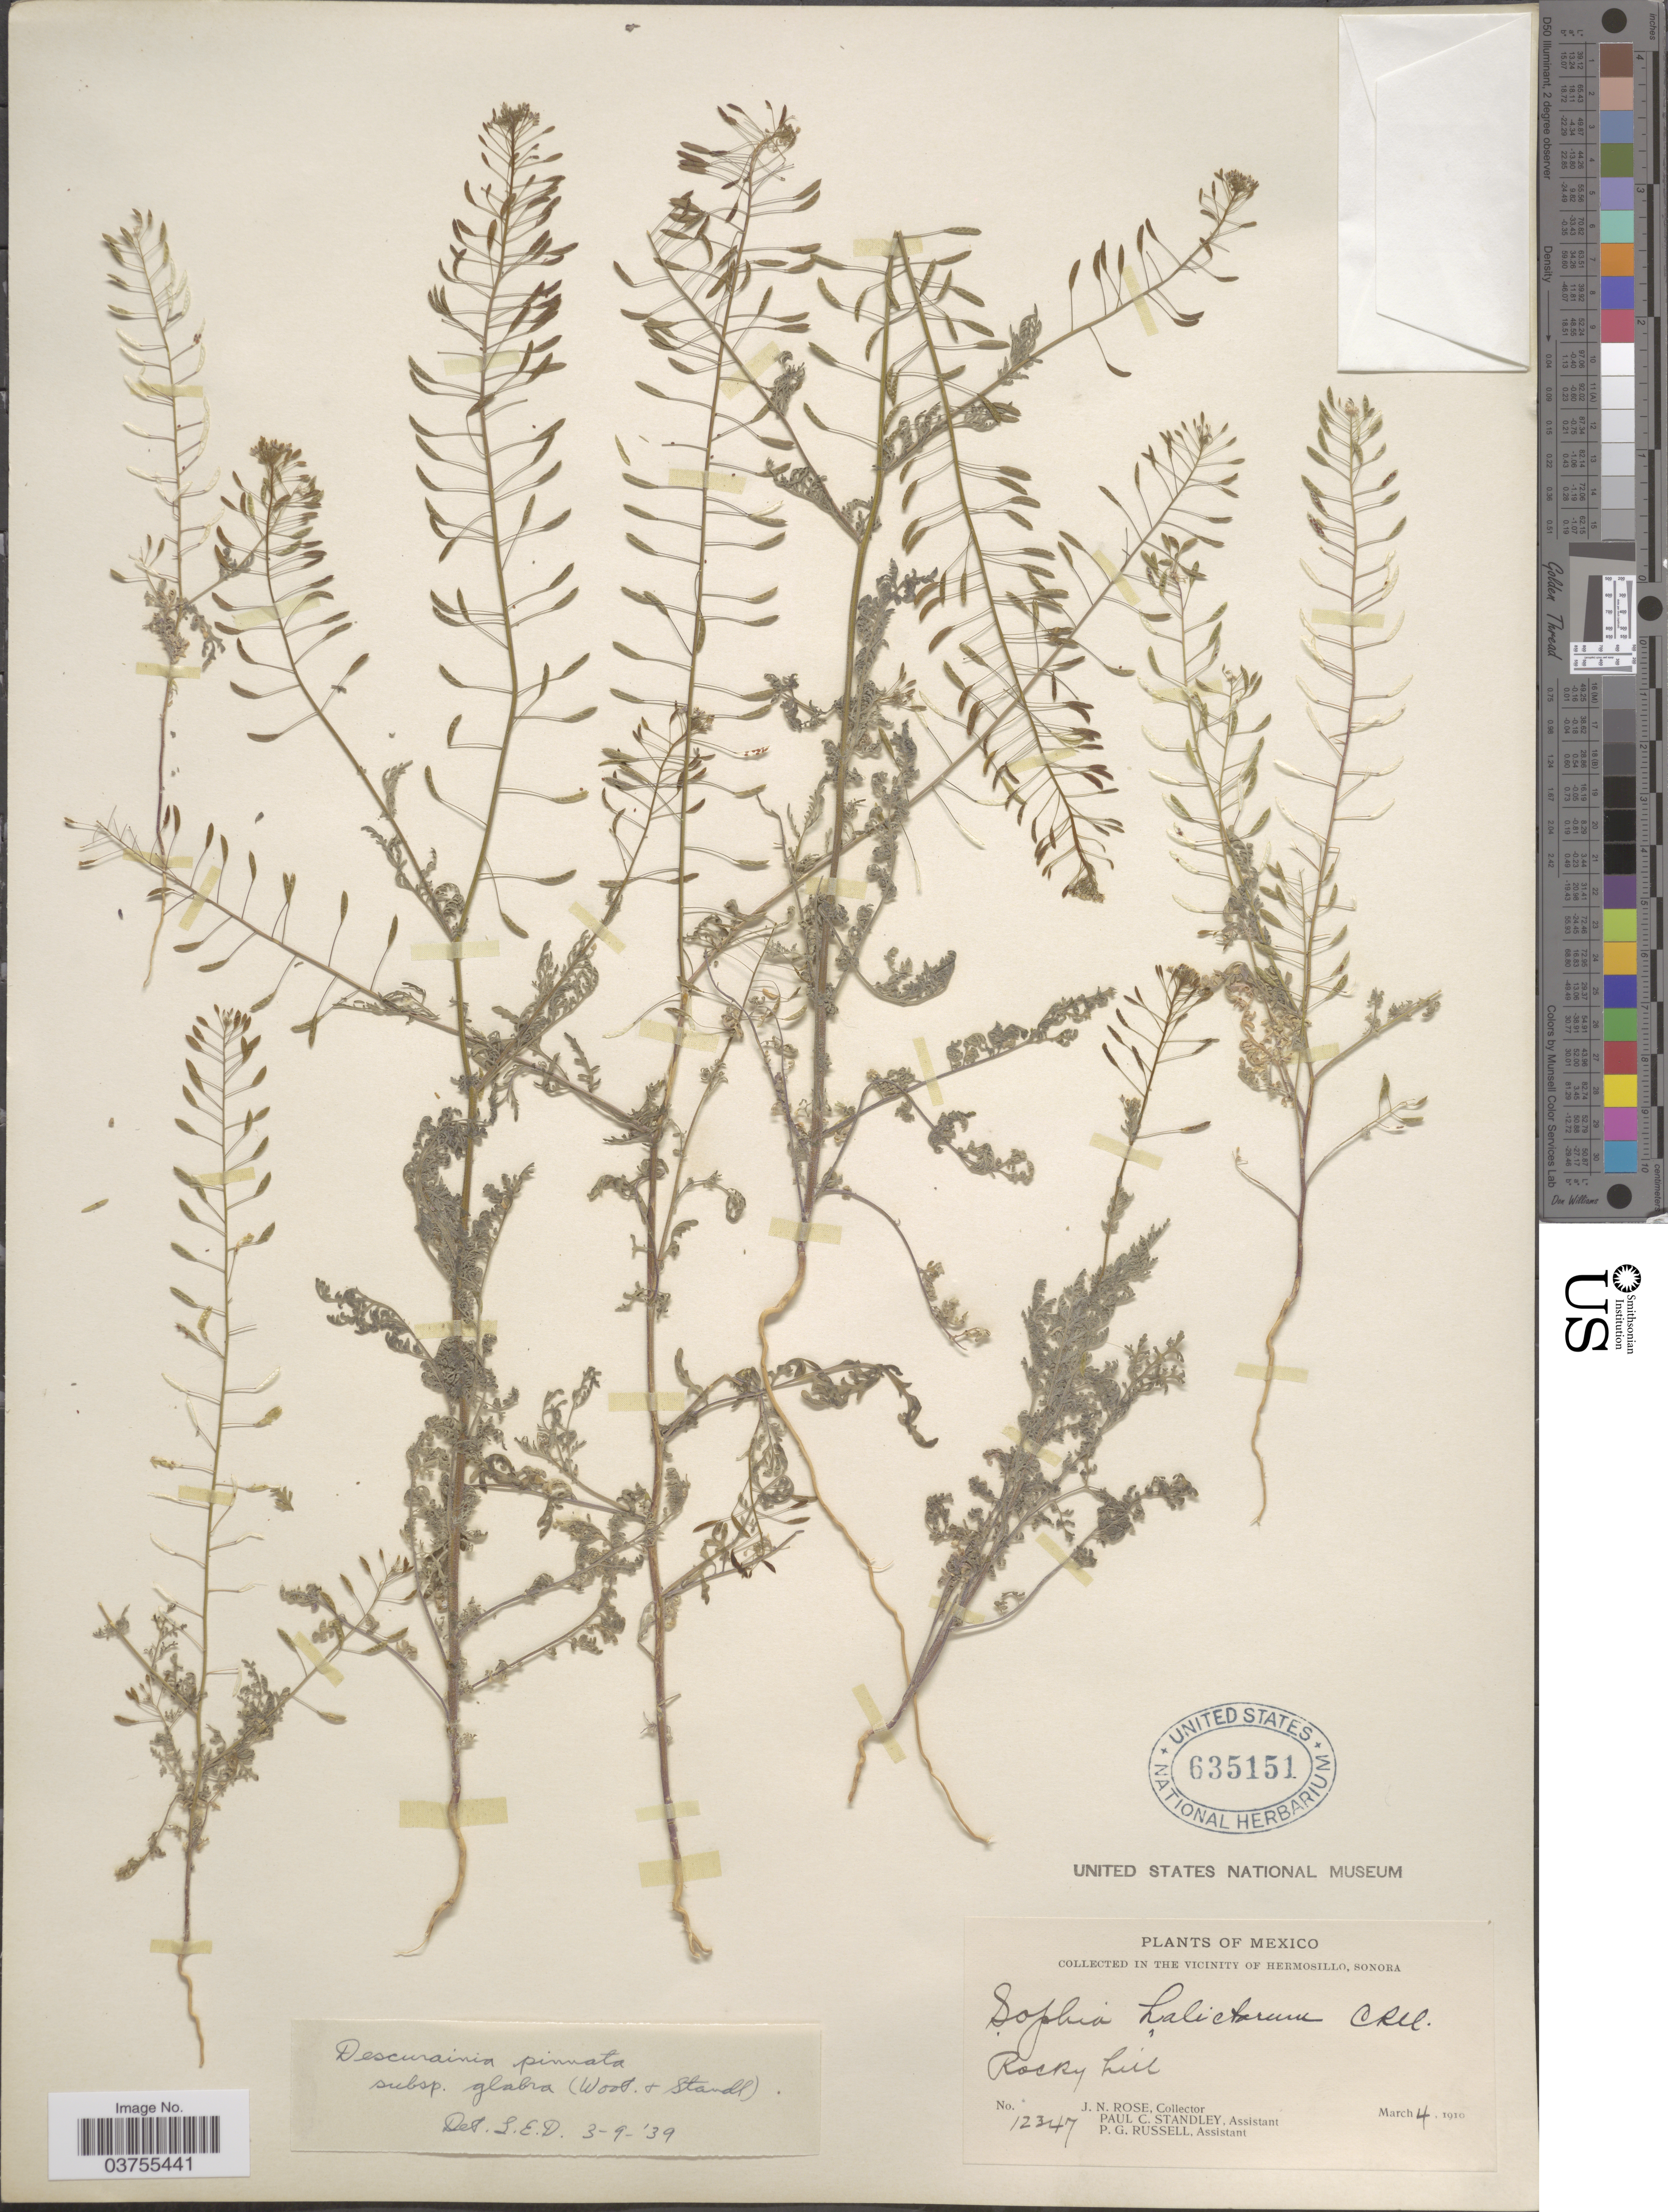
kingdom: Plantae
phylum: Tracheophyta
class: Magnoliopsida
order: Brassicales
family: Brassicaceae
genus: Descurainia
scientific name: Descurainia pinnata subsp. glabra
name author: (Wooton & Standl.) Detling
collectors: J. N. Rose, P. C. Standley & P. G. Russell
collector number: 12347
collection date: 1910-03-04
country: Mexico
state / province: Sonora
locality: The vicinity of Hermosillo.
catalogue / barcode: US 635151